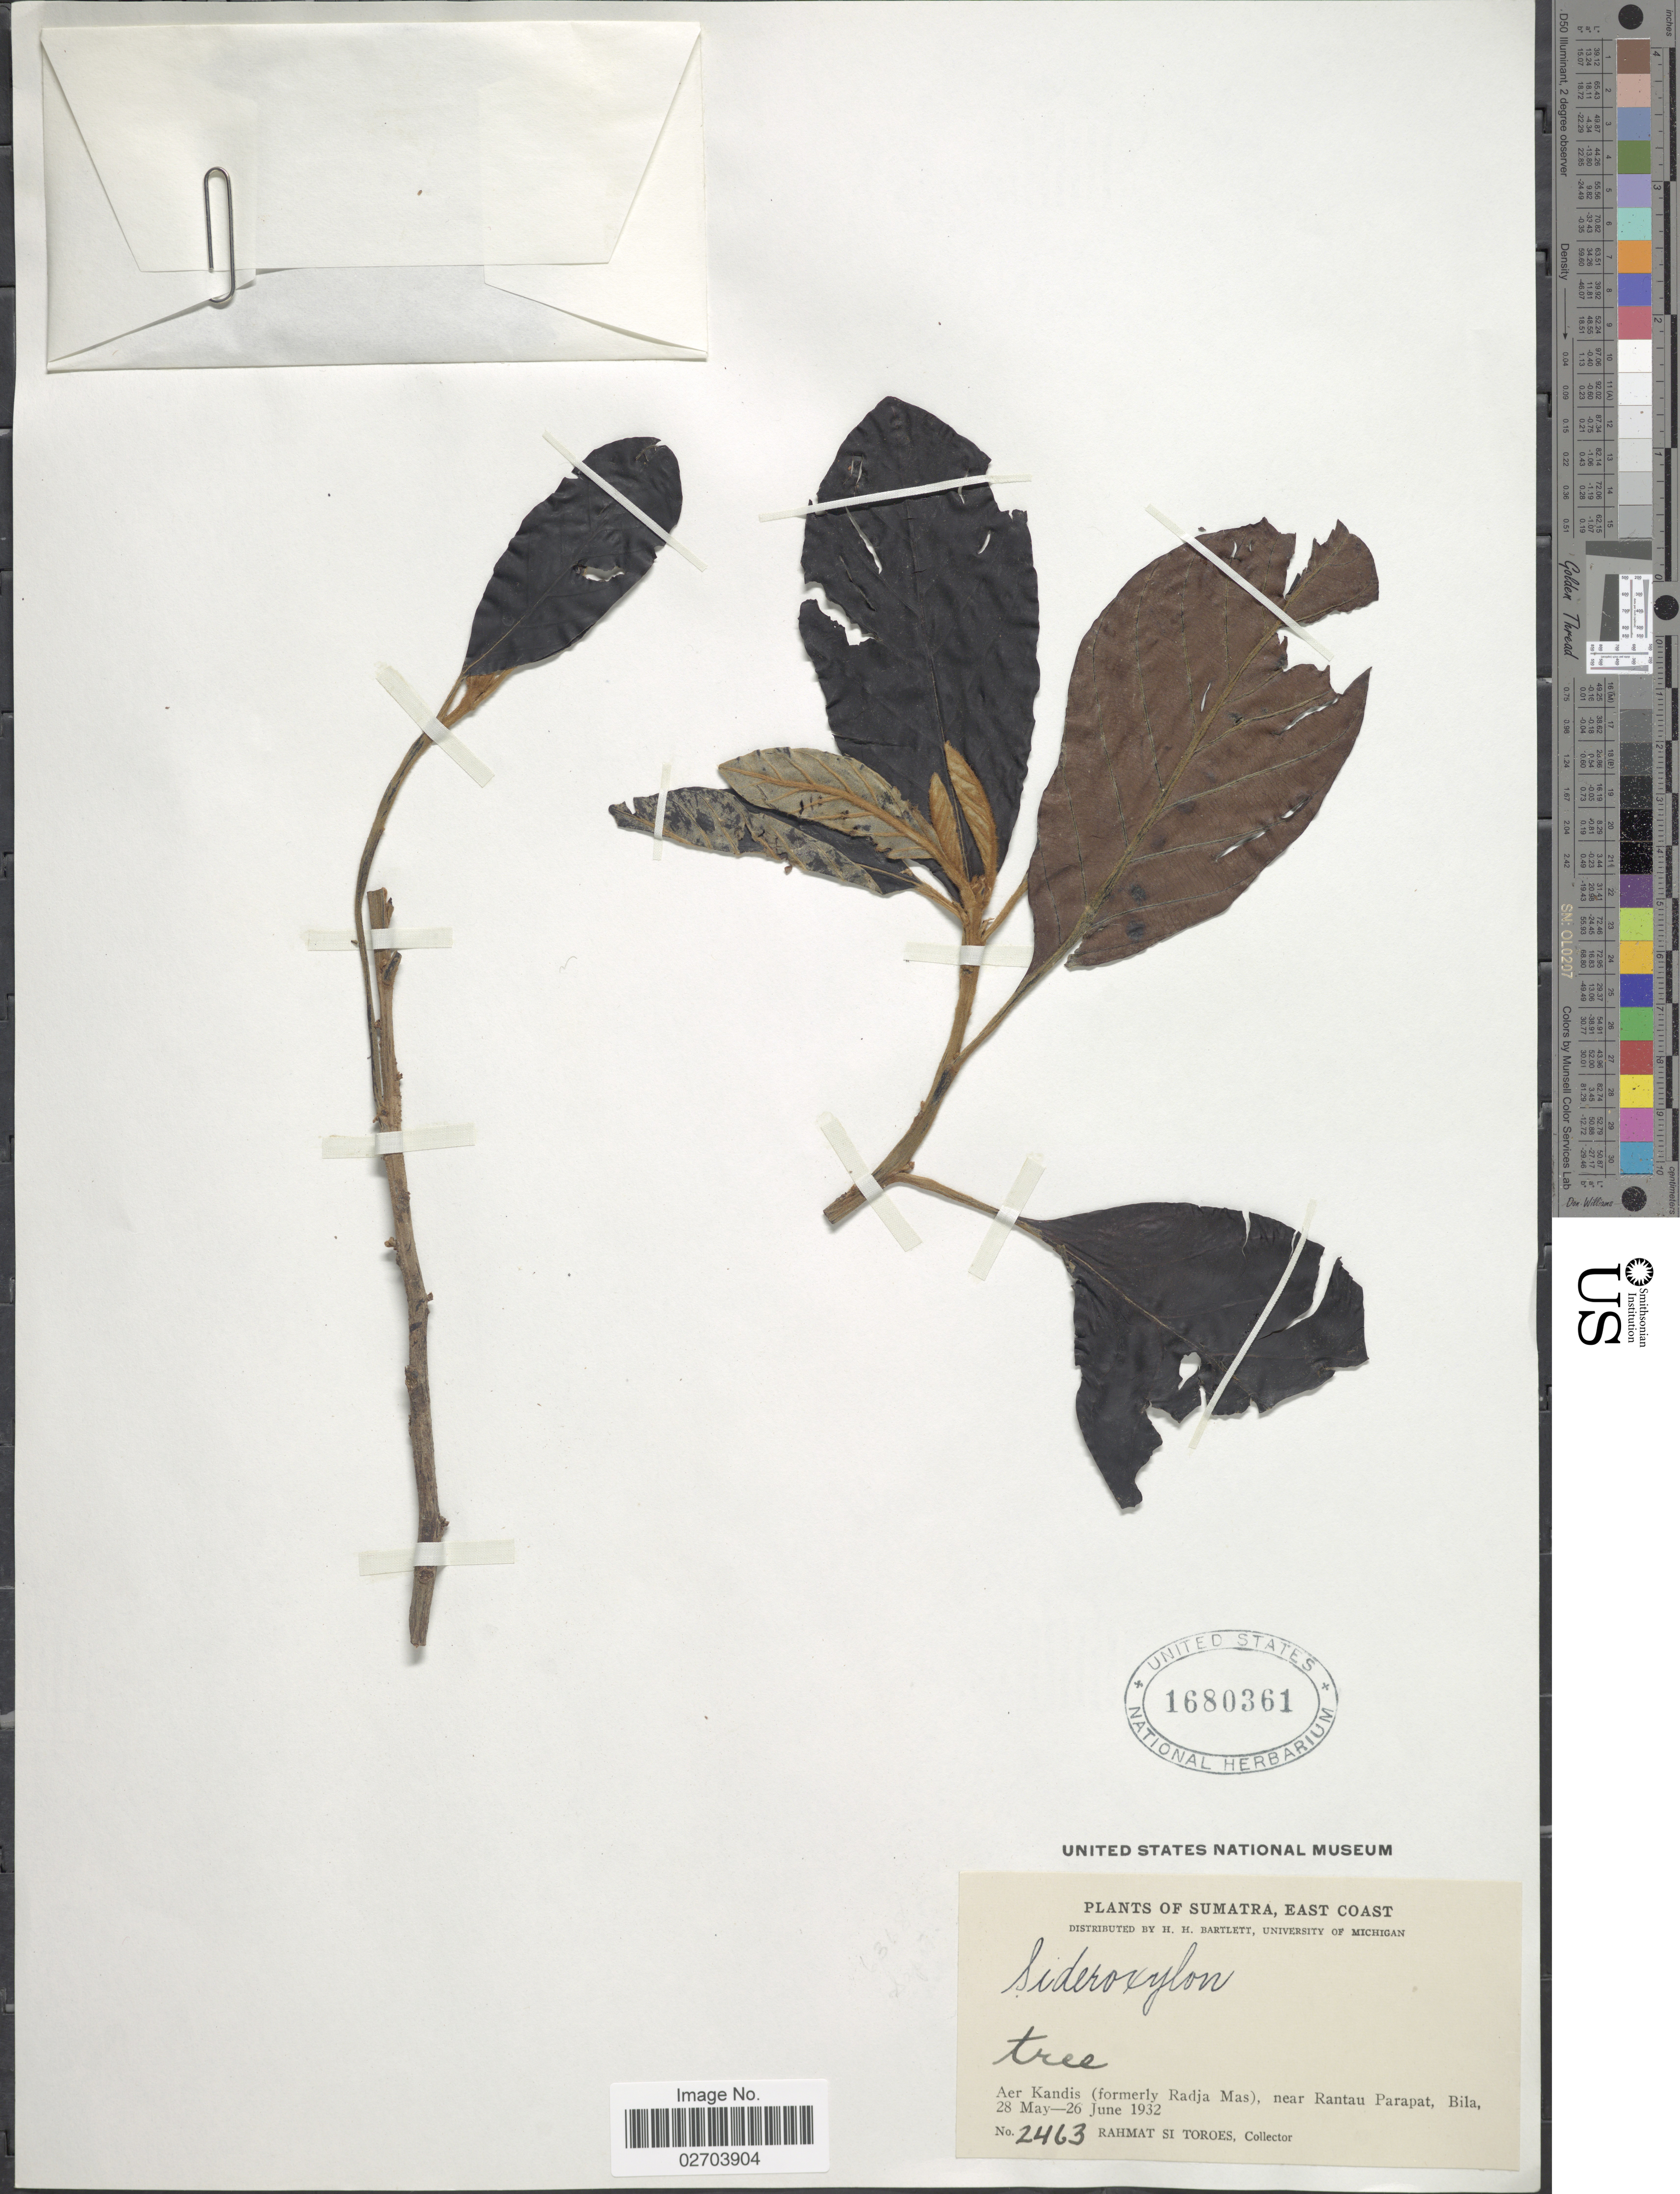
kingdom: Plantae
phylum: Tracheophyta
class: Magnoliopsida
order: Ericales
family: Sapotaceae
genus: Sideroxylon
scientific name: Sideroxylon sp.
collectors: Rahmat Si Boeea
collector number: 2463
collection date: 1932-05-28/1932-06-26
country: Indonesia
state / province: Sumatra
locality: East Coast. Aer Kandis (formerly Radja Mas), near Rantau Parapat, Bila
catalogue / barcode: US 1680361